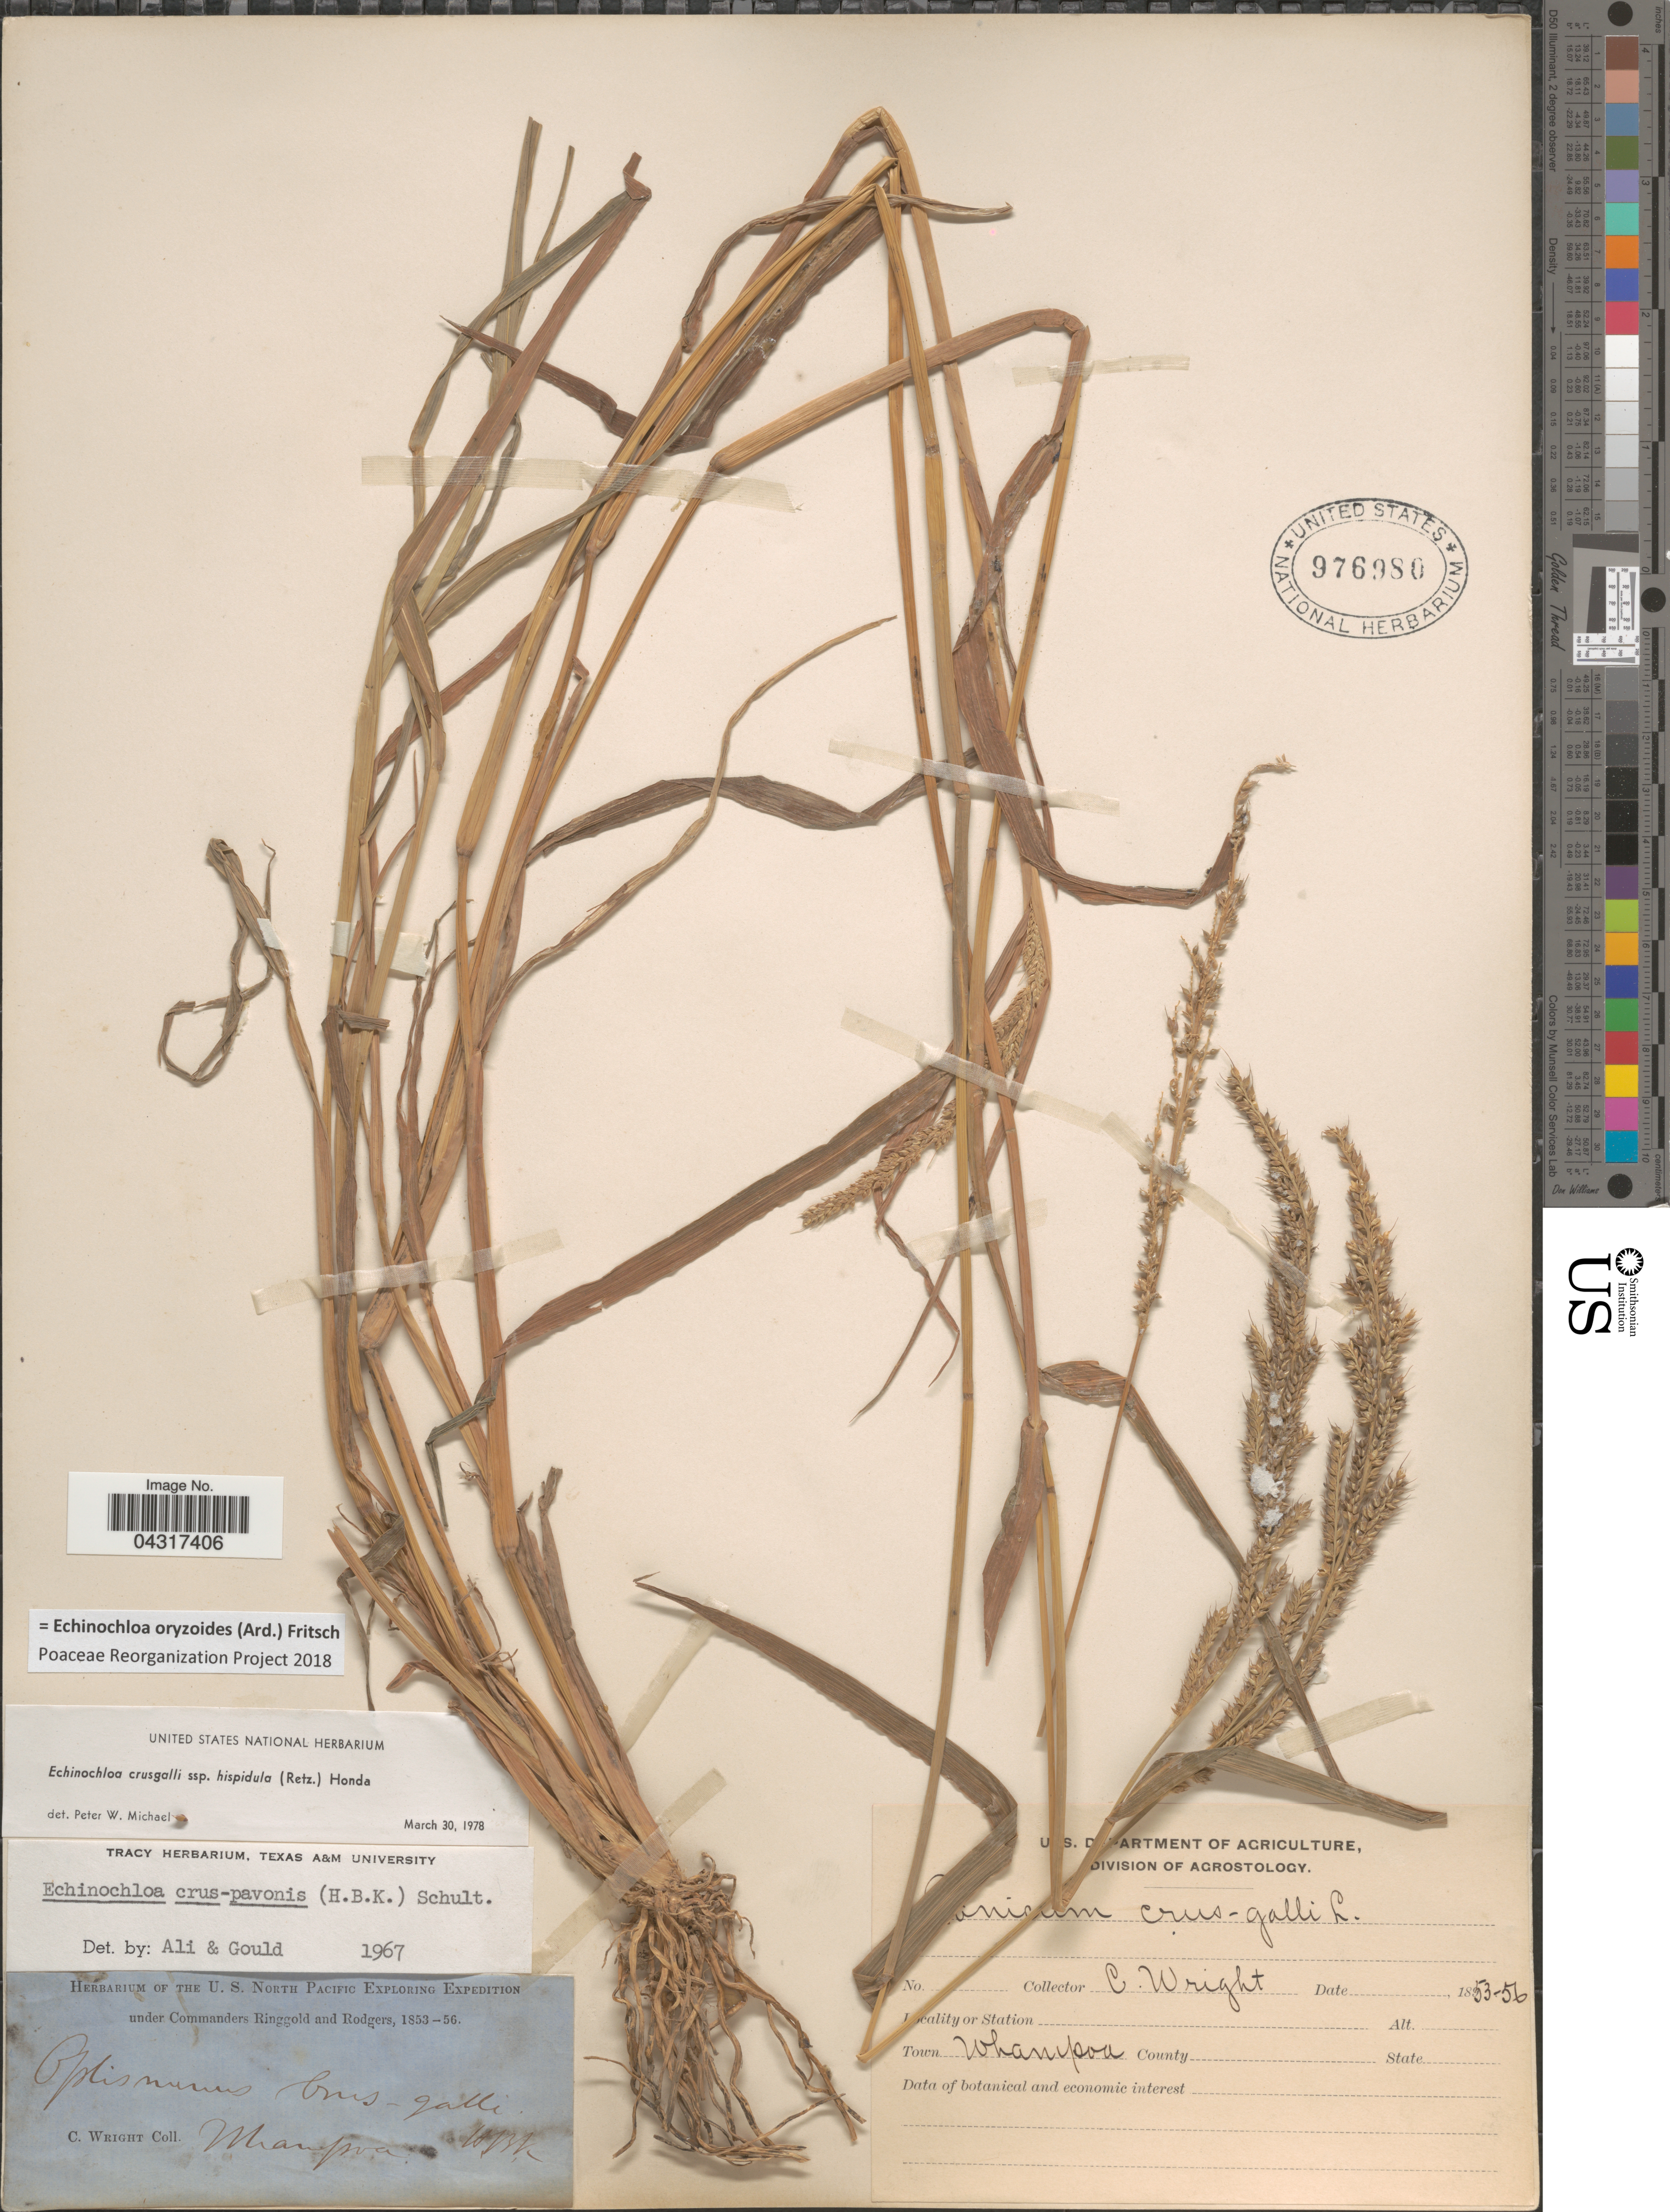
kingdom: Plantae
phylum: Tracheophyta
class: Liliopsida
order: Poales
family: Poaceae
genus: Echinochloa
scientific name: Echinochloa oryzoides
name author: (Ard.) Fritsch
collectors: C. Wright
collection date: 1853/1856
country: China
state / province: Hong Kong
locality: U. S. North Pacific Exploring Expedition. Town Whampoa.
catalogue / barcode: US 976980